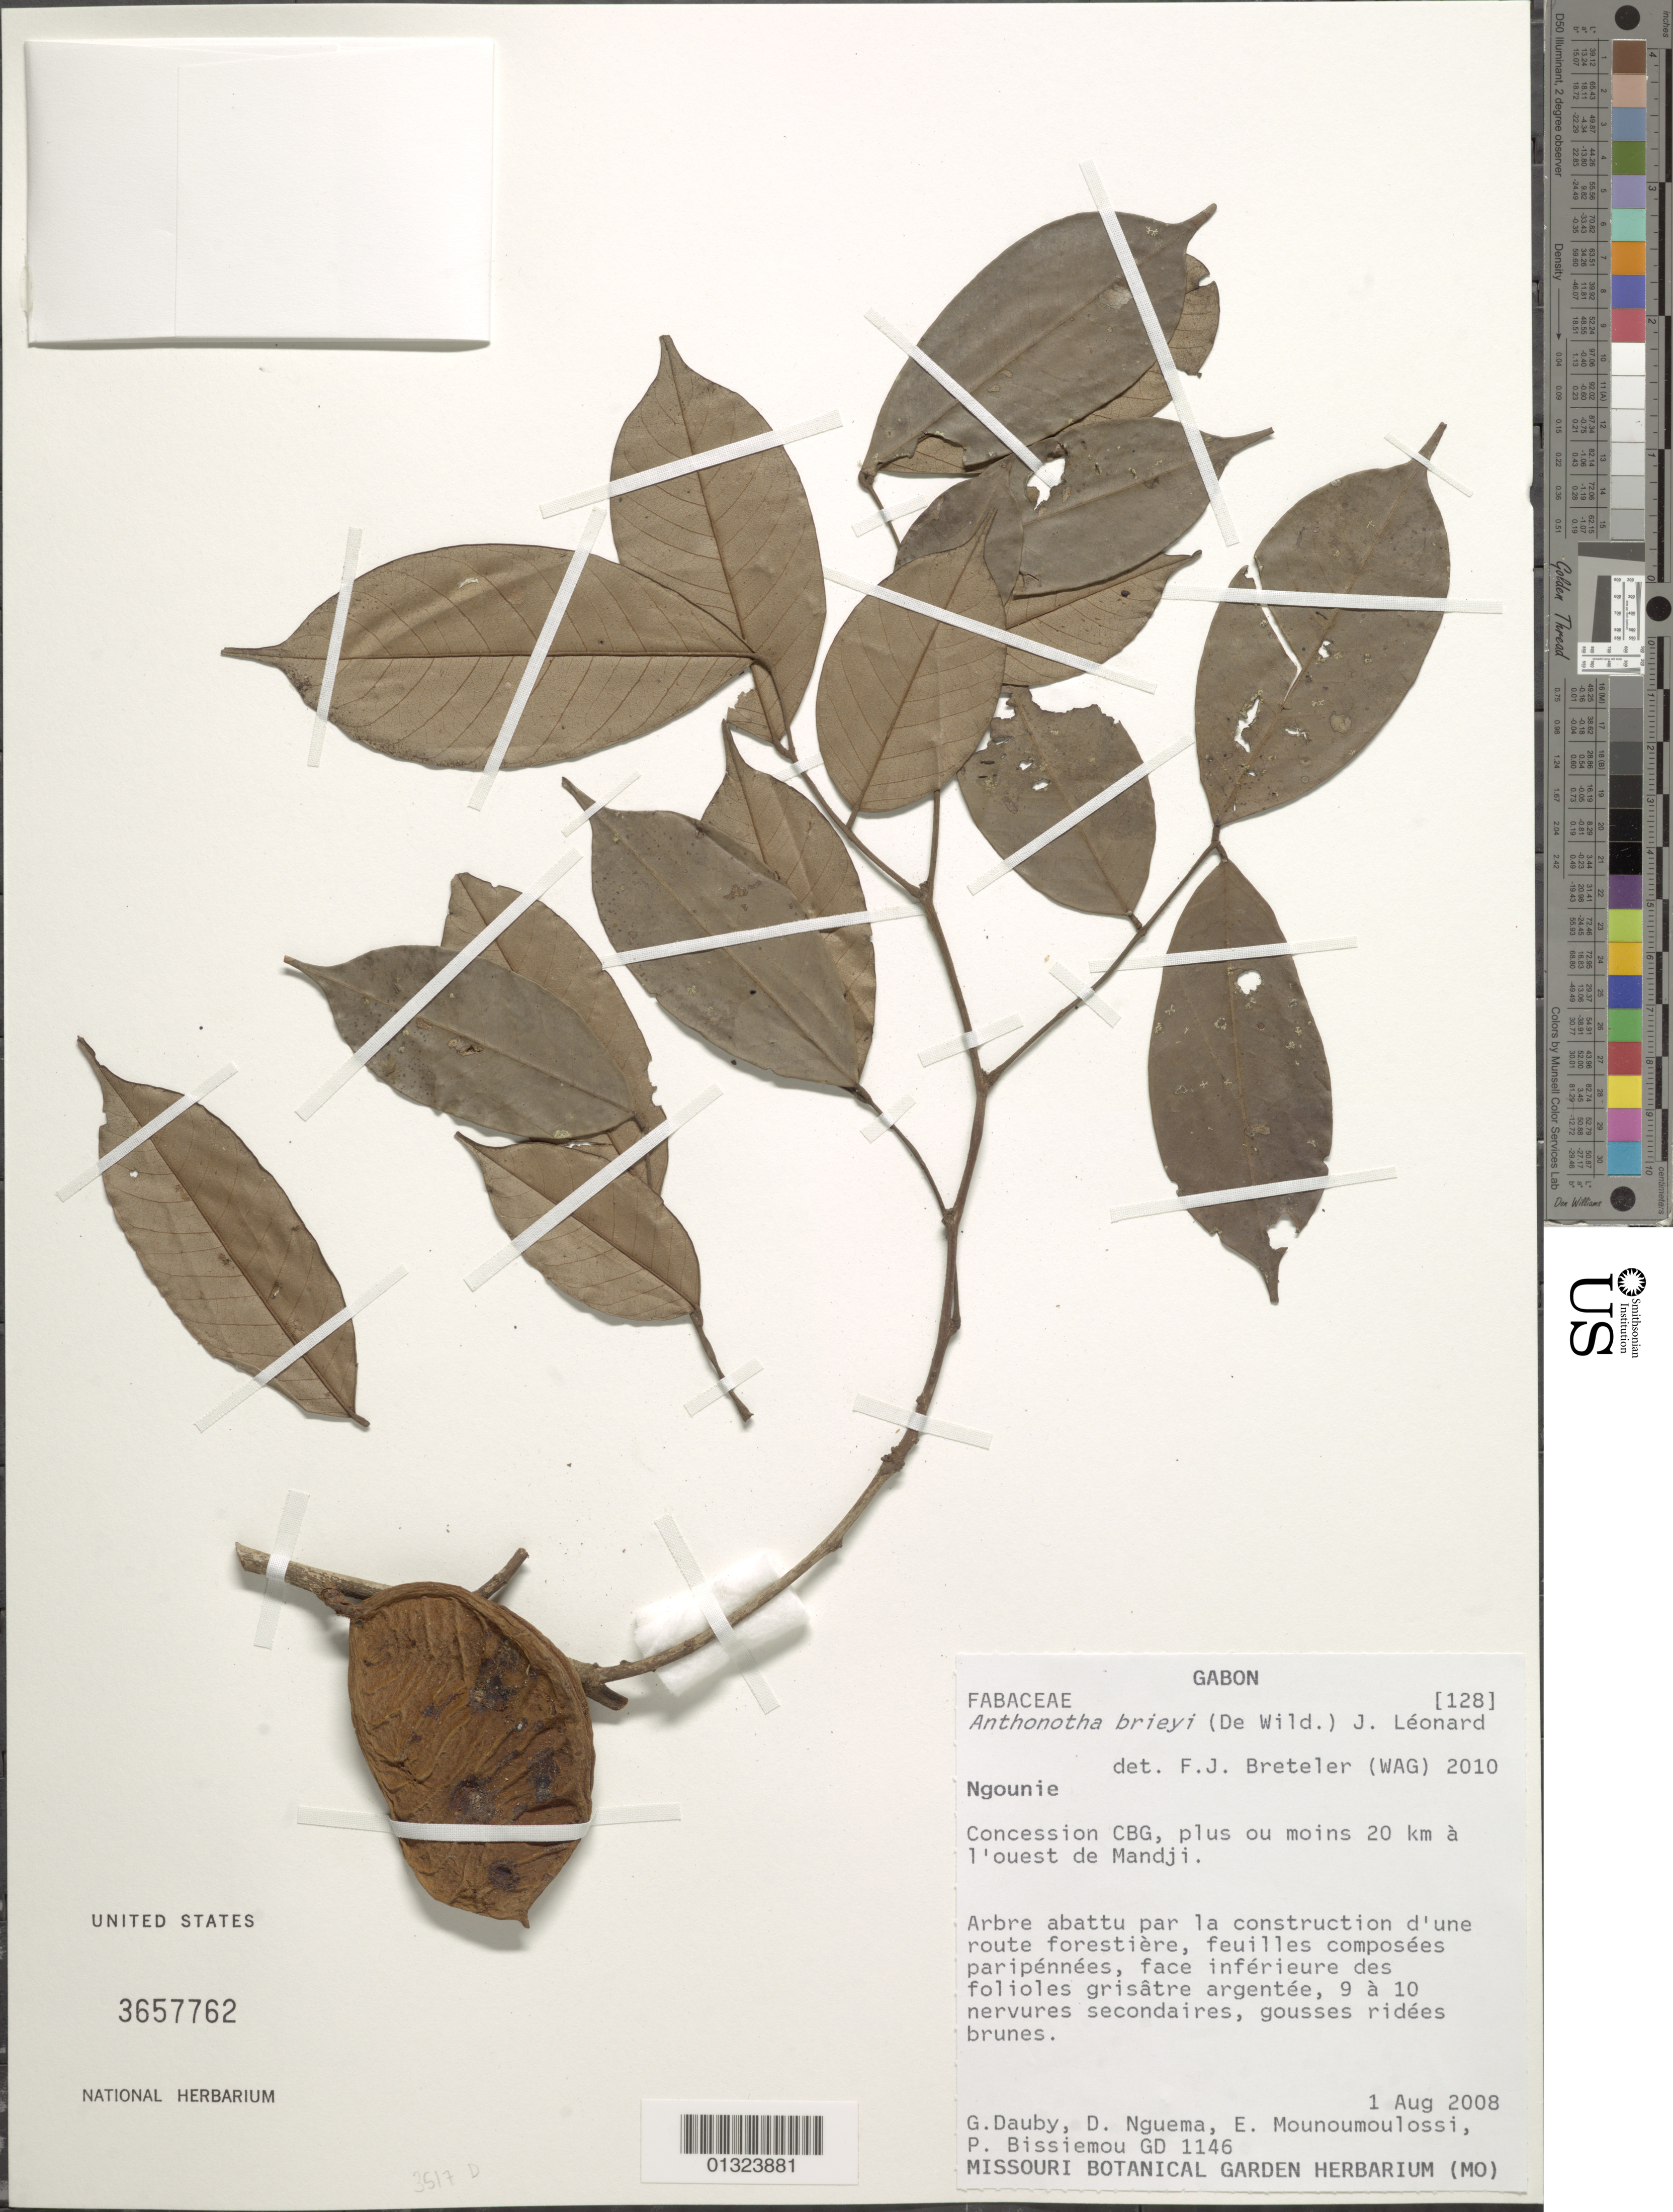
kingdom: Plantae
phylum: Tracheophyta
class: Magnoliopsida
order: Fabales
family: Fabaceae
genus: Anthonotha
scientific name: Anthonotha brieyi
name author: (De Wild.) J. Léonard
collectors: G. Dauby, D. Nguema, E. Mounoumoulossi & P. Bissiemou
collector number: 1146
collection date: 2008-08-01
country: Gabon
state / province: Ngounie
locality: Concession CBG, plus ou moins 20 km a l'ouest de Mandji.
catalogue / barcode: US 3657762